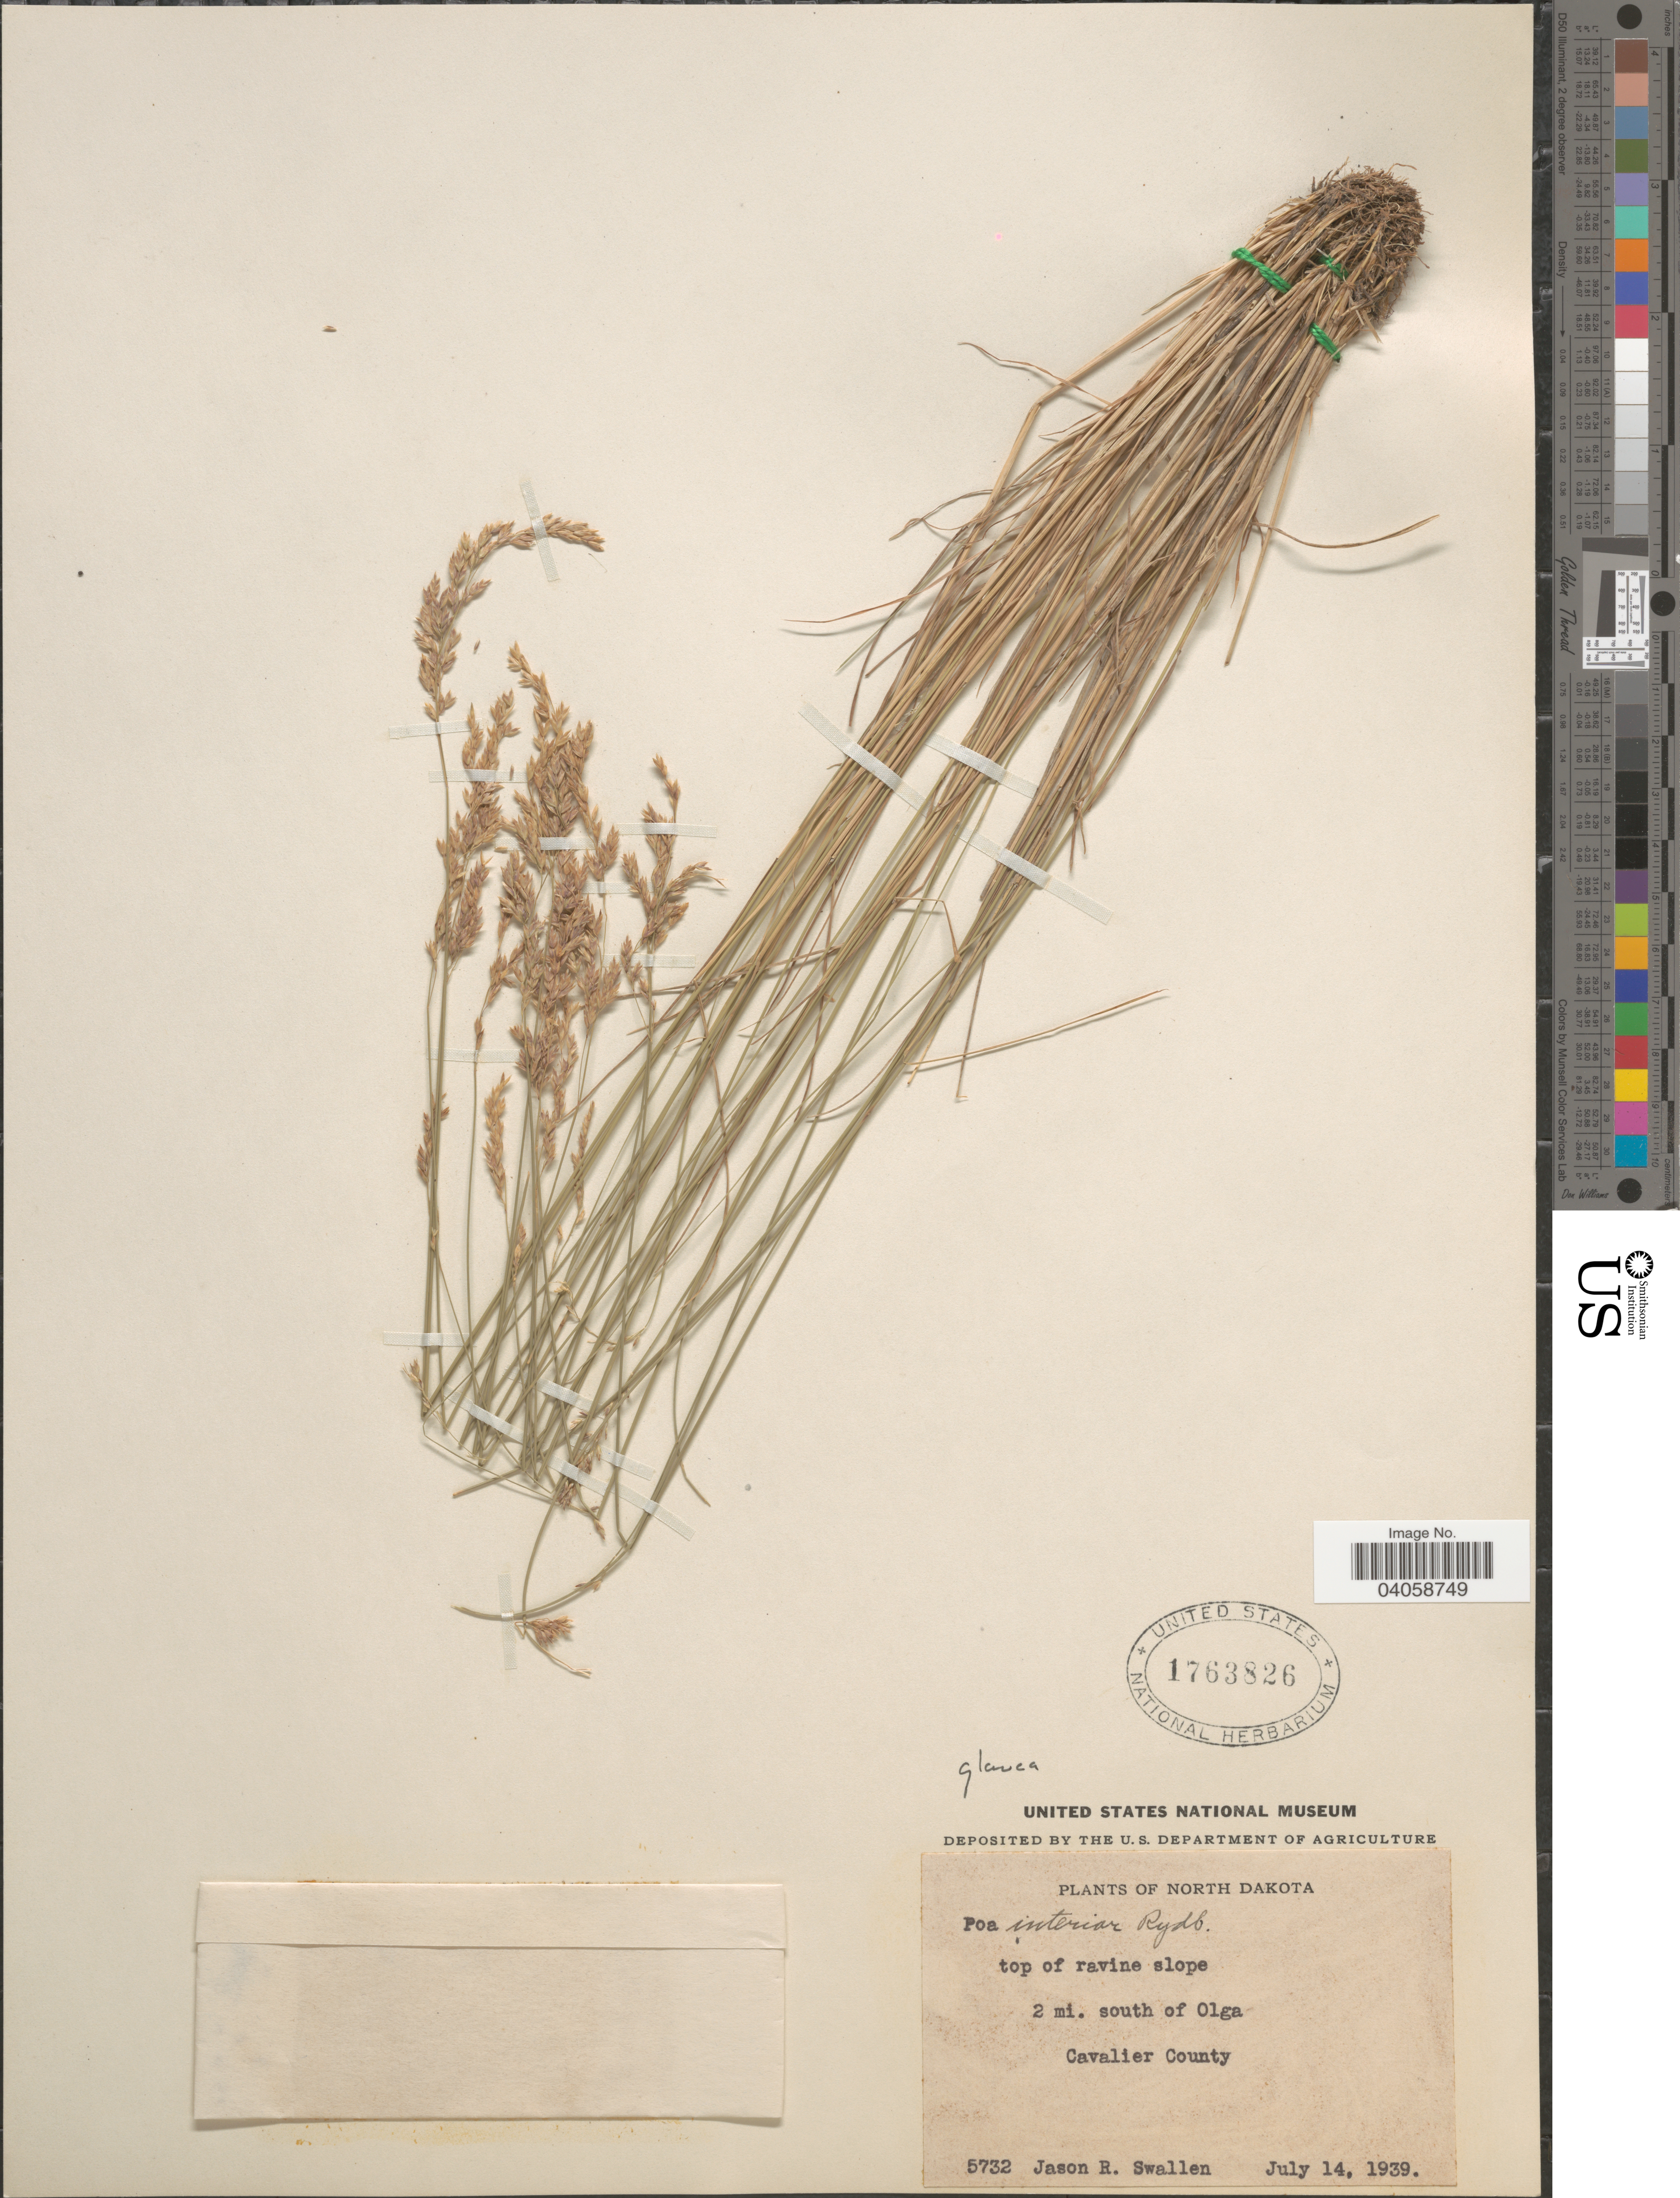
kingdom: Plantae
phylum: Tracheophyta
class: Liliopsida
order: Poales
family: Poaceae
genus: Poa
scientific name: Poa glauca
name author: Vahl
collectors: J. R. Swallen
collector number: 5732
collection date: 1939-07-14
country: United States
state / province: North Dakota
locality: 2 mi. south of Olga. Cavalier County.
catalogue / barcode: US 1763826